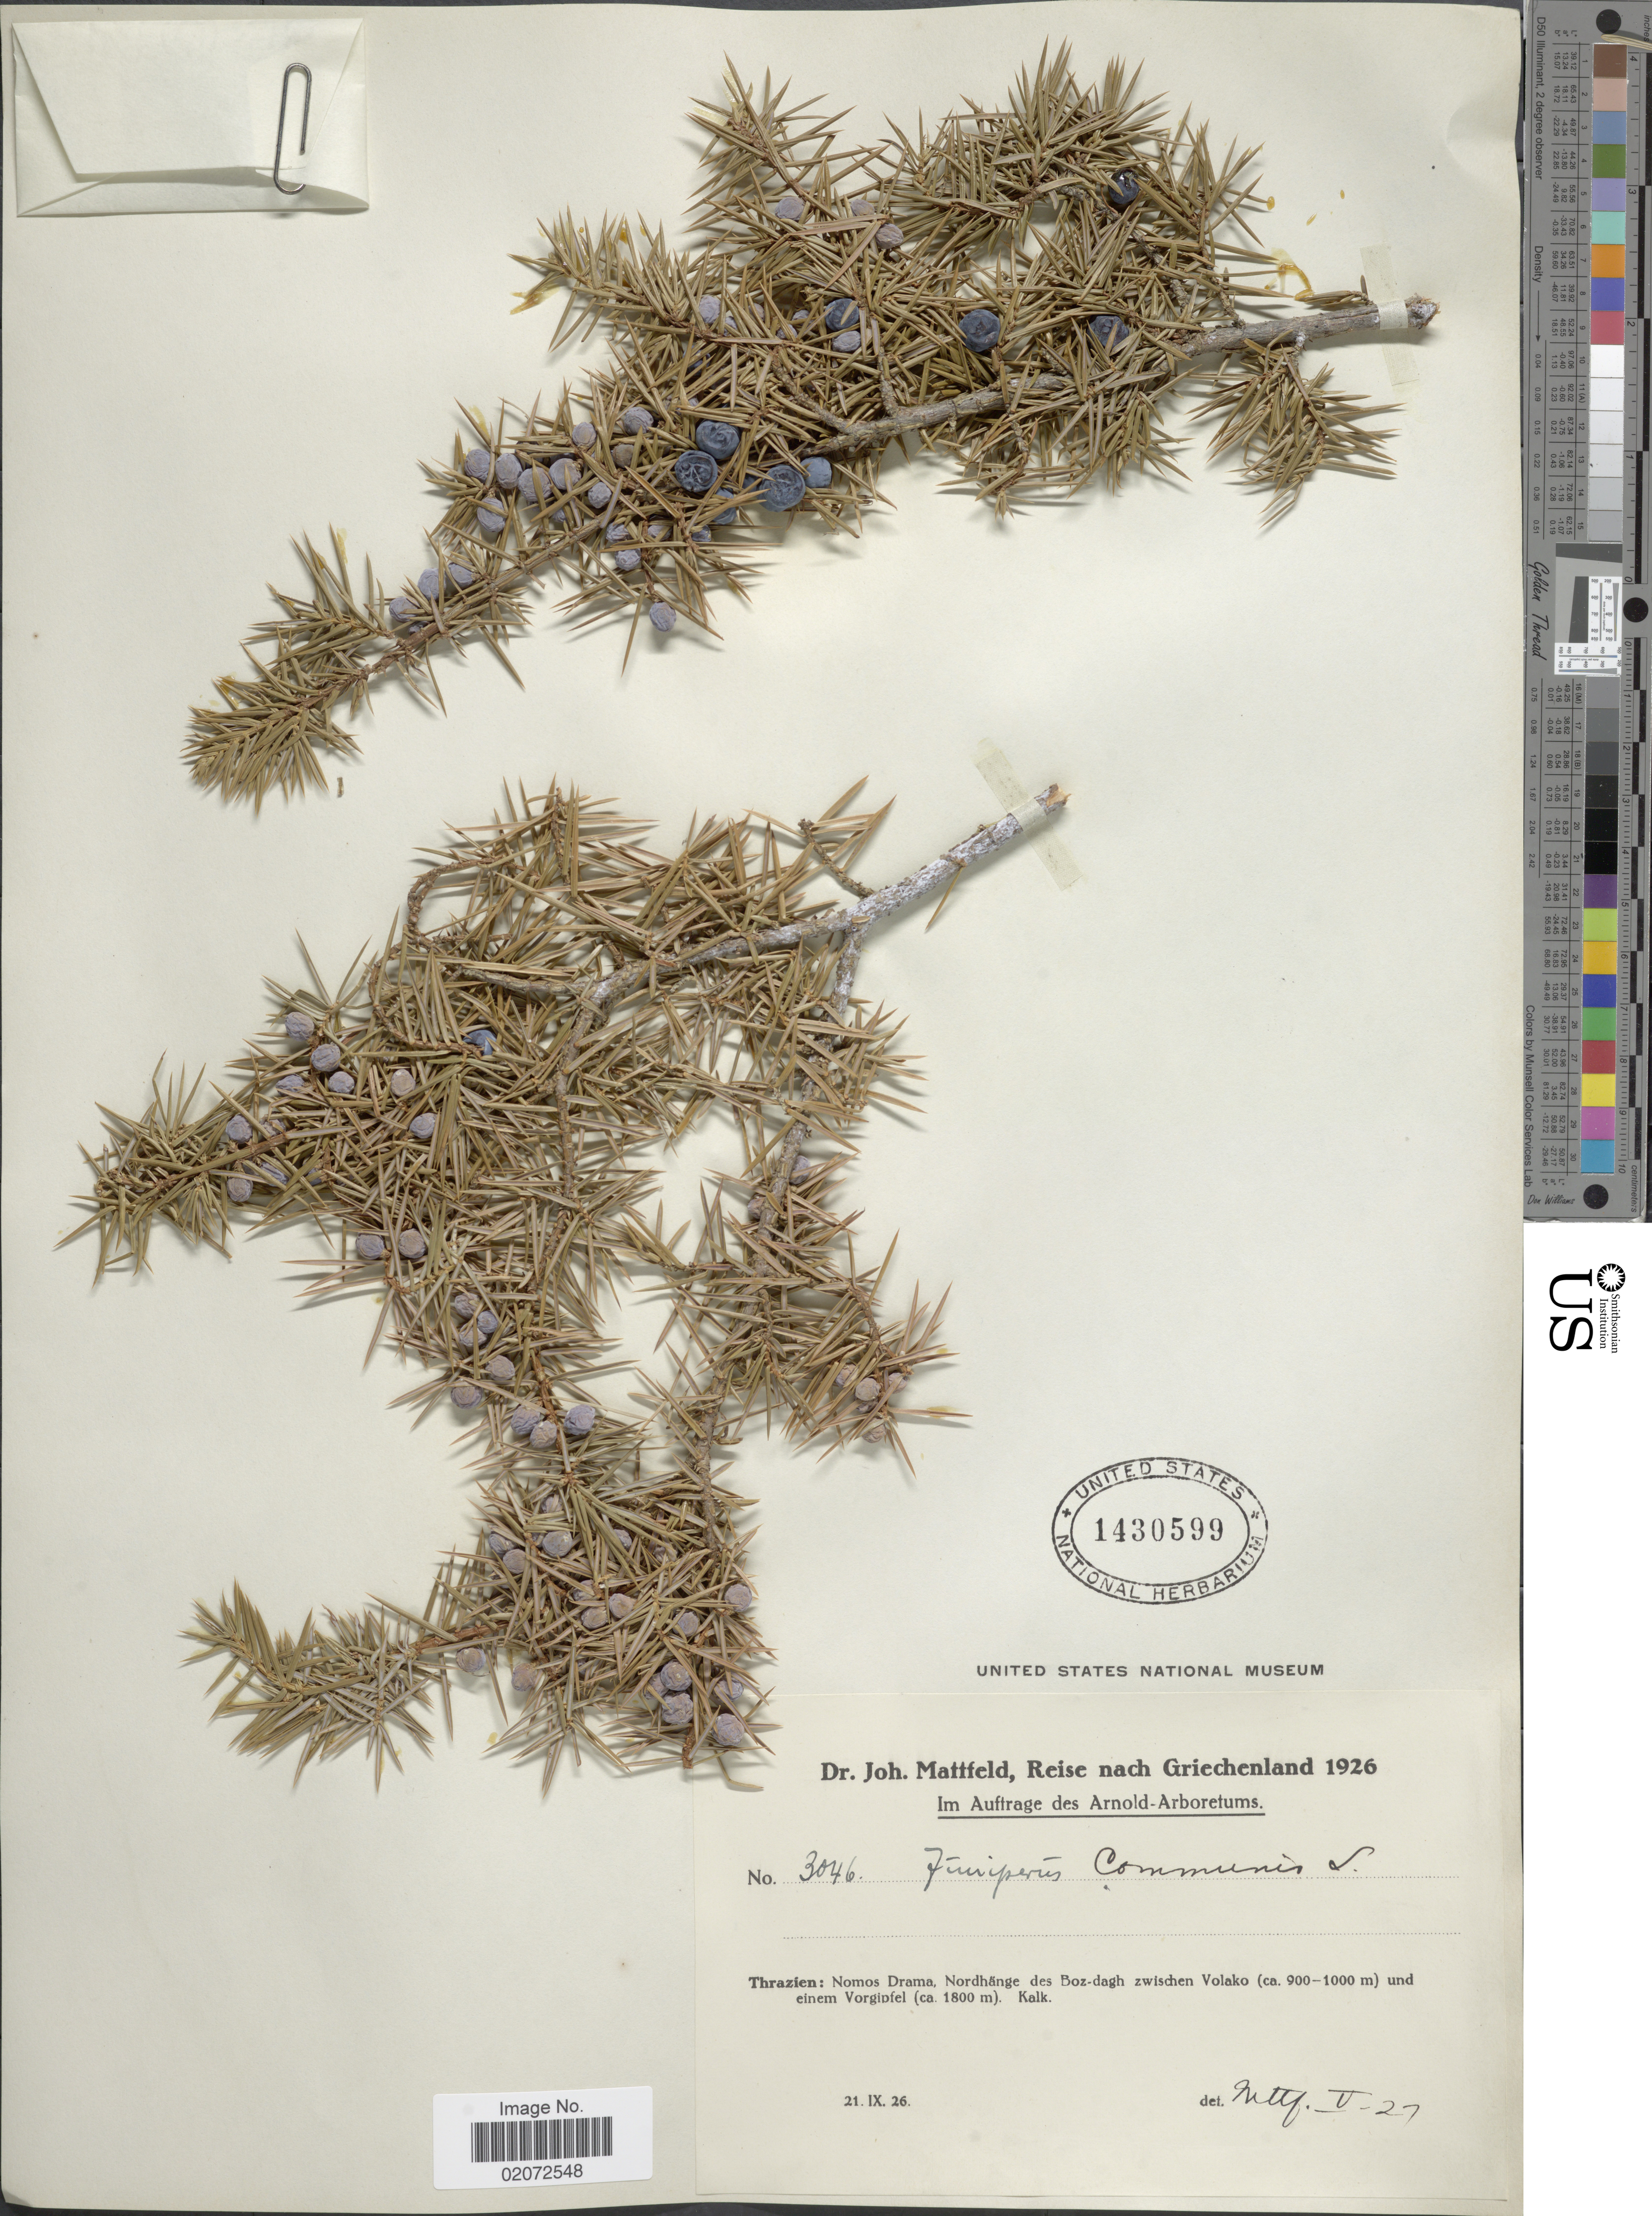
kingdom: Plantae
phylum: Tracheophyta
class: Pinopsida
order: Pinales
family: Cupressaceae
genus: Juniperus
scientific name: Juniperus communis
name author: L.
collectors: J. Mattfeld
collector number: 3046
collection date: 1926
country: Greece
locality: Griechenland. Thrazien: Nomos Drama. Nordhange des Boz-dagh zwischen Volako und einem Vorgipfel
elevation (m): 900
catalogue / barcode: US 1430599